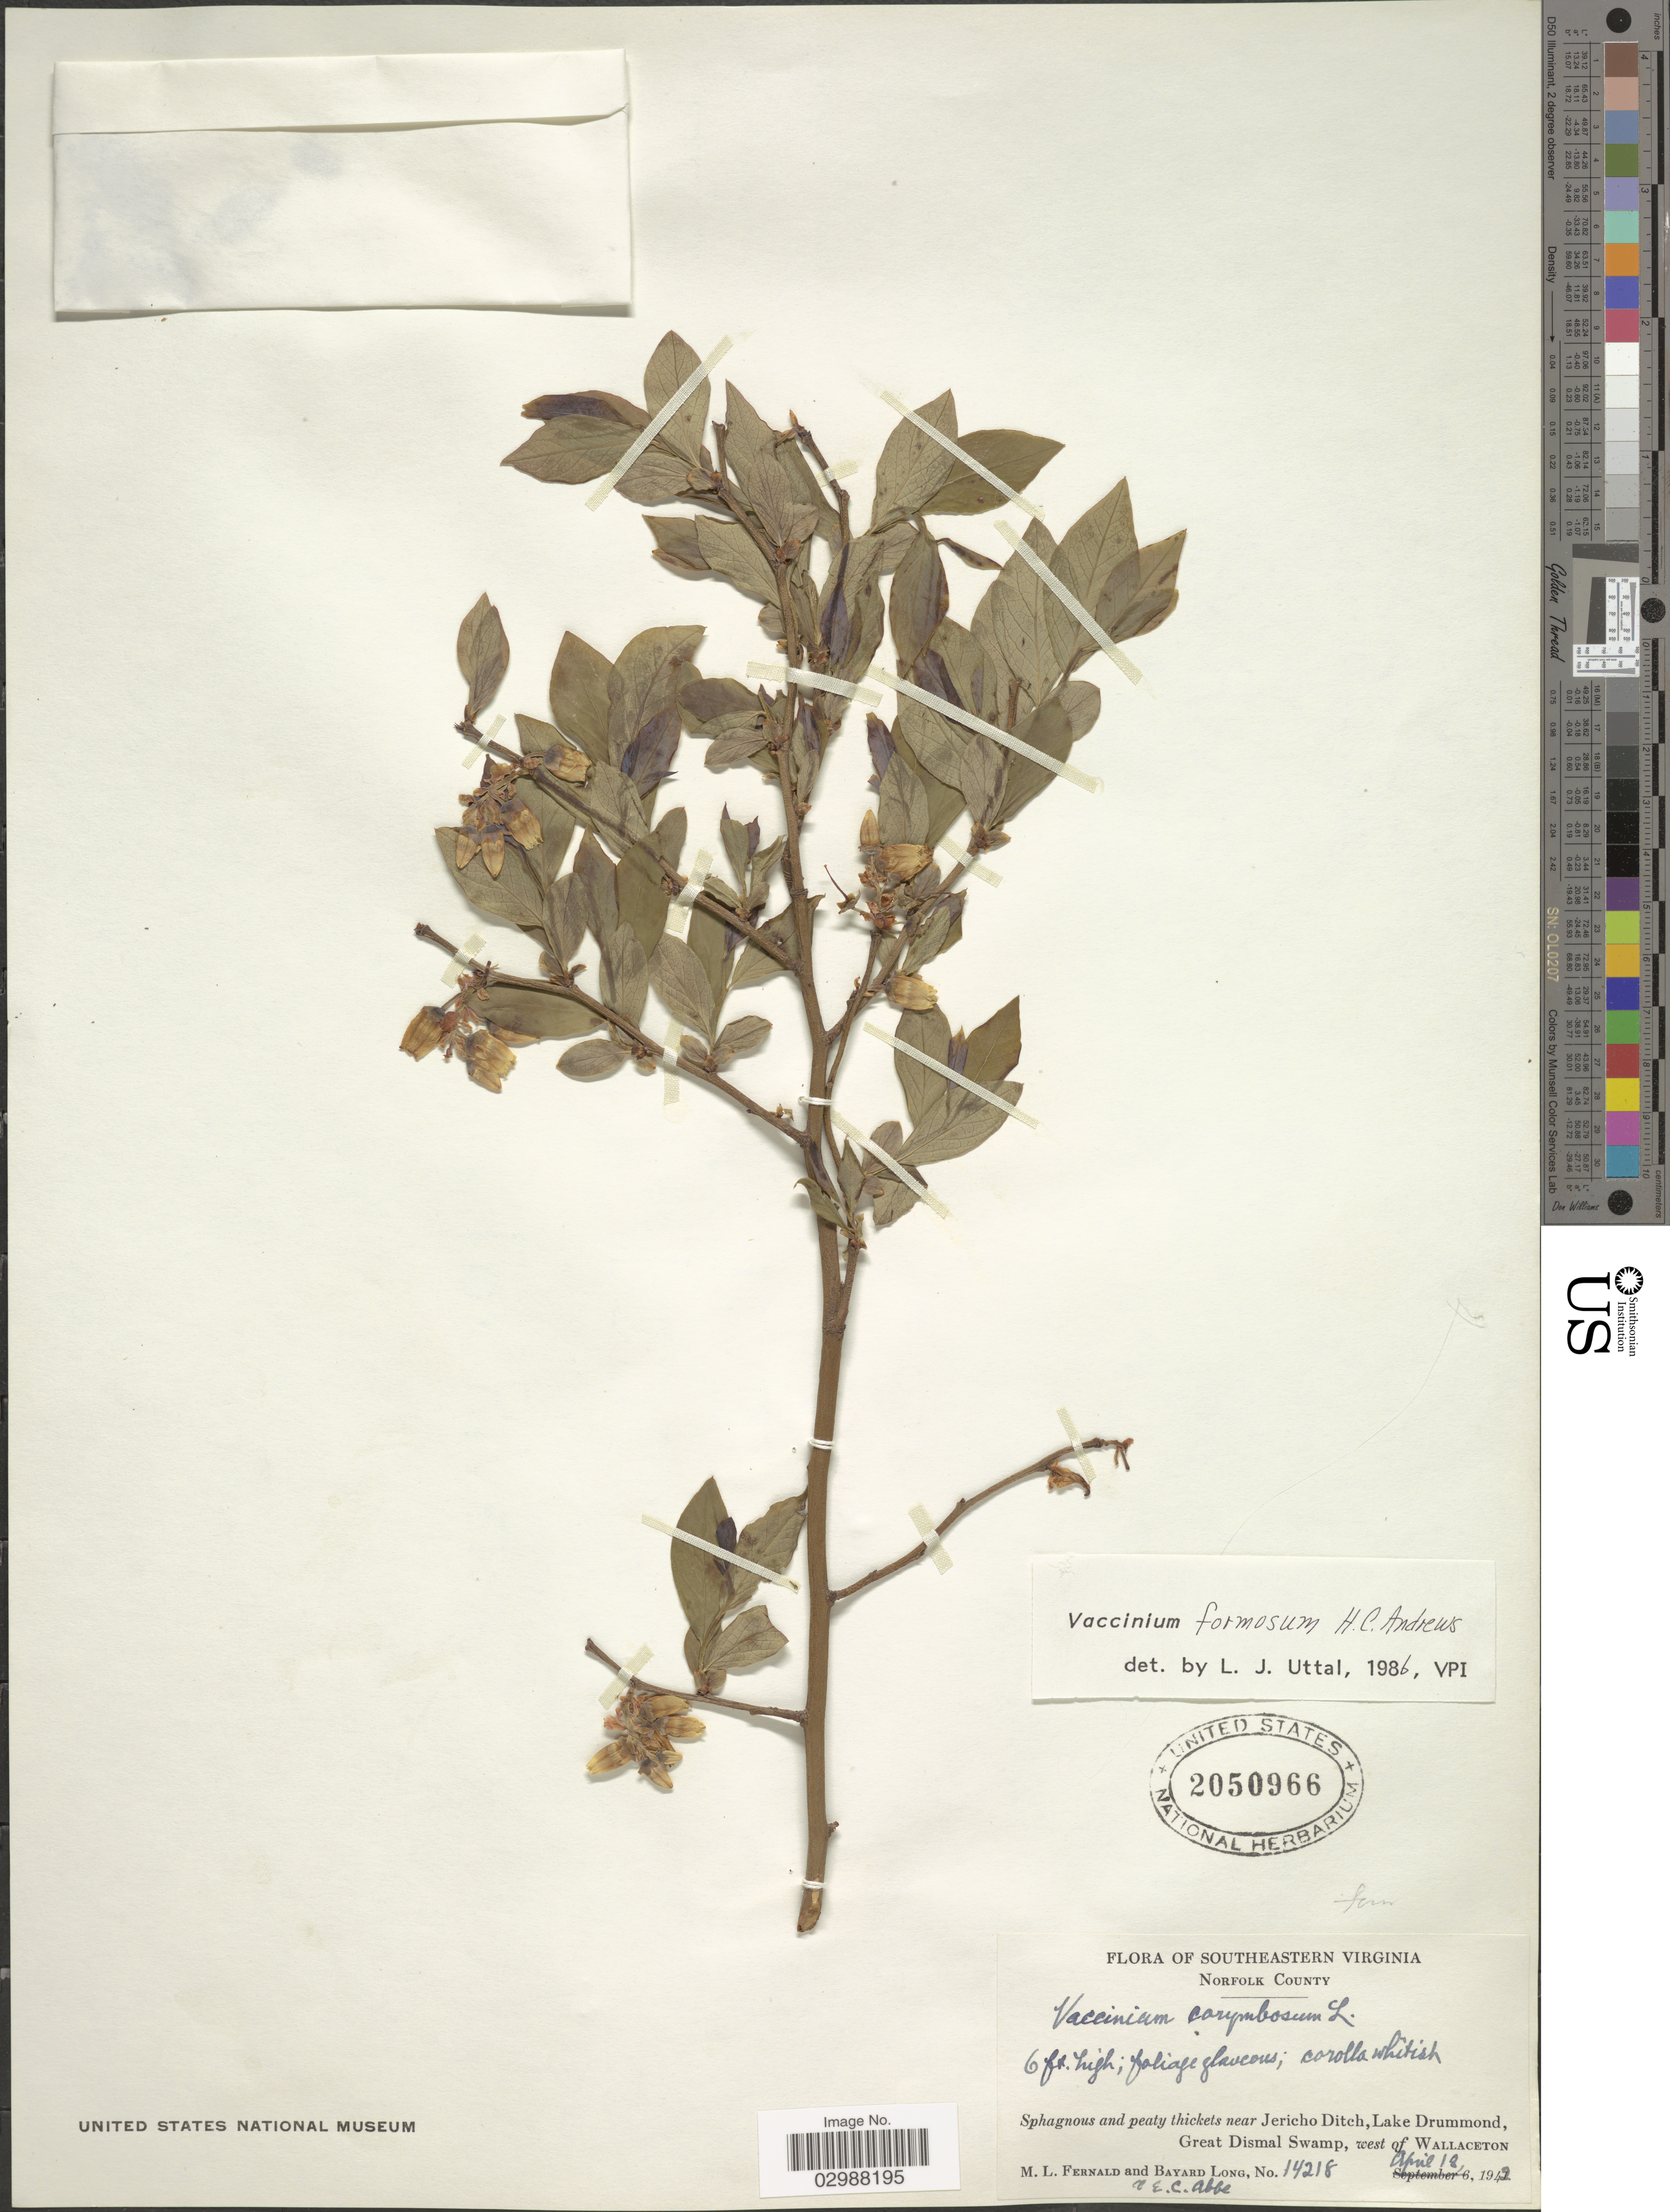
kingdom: Plantae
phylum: Tracheophyta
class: Magnoliopsida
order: Ericales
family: Ericaceae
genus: Vaccinium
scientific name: Vaccinium formosum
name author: Andrews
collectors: M. L. Fernald, B. Long & E. C. Abbe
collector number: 14218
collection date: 1942-04-18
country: United States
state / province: Virginia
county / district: City of Norfolk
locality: Southeastern Virginia. Norfolk County. Near Jericho Ditch, Lake Drummond, Great Dismal Swamp, west of Wallaceton.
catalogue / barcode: US 2050966